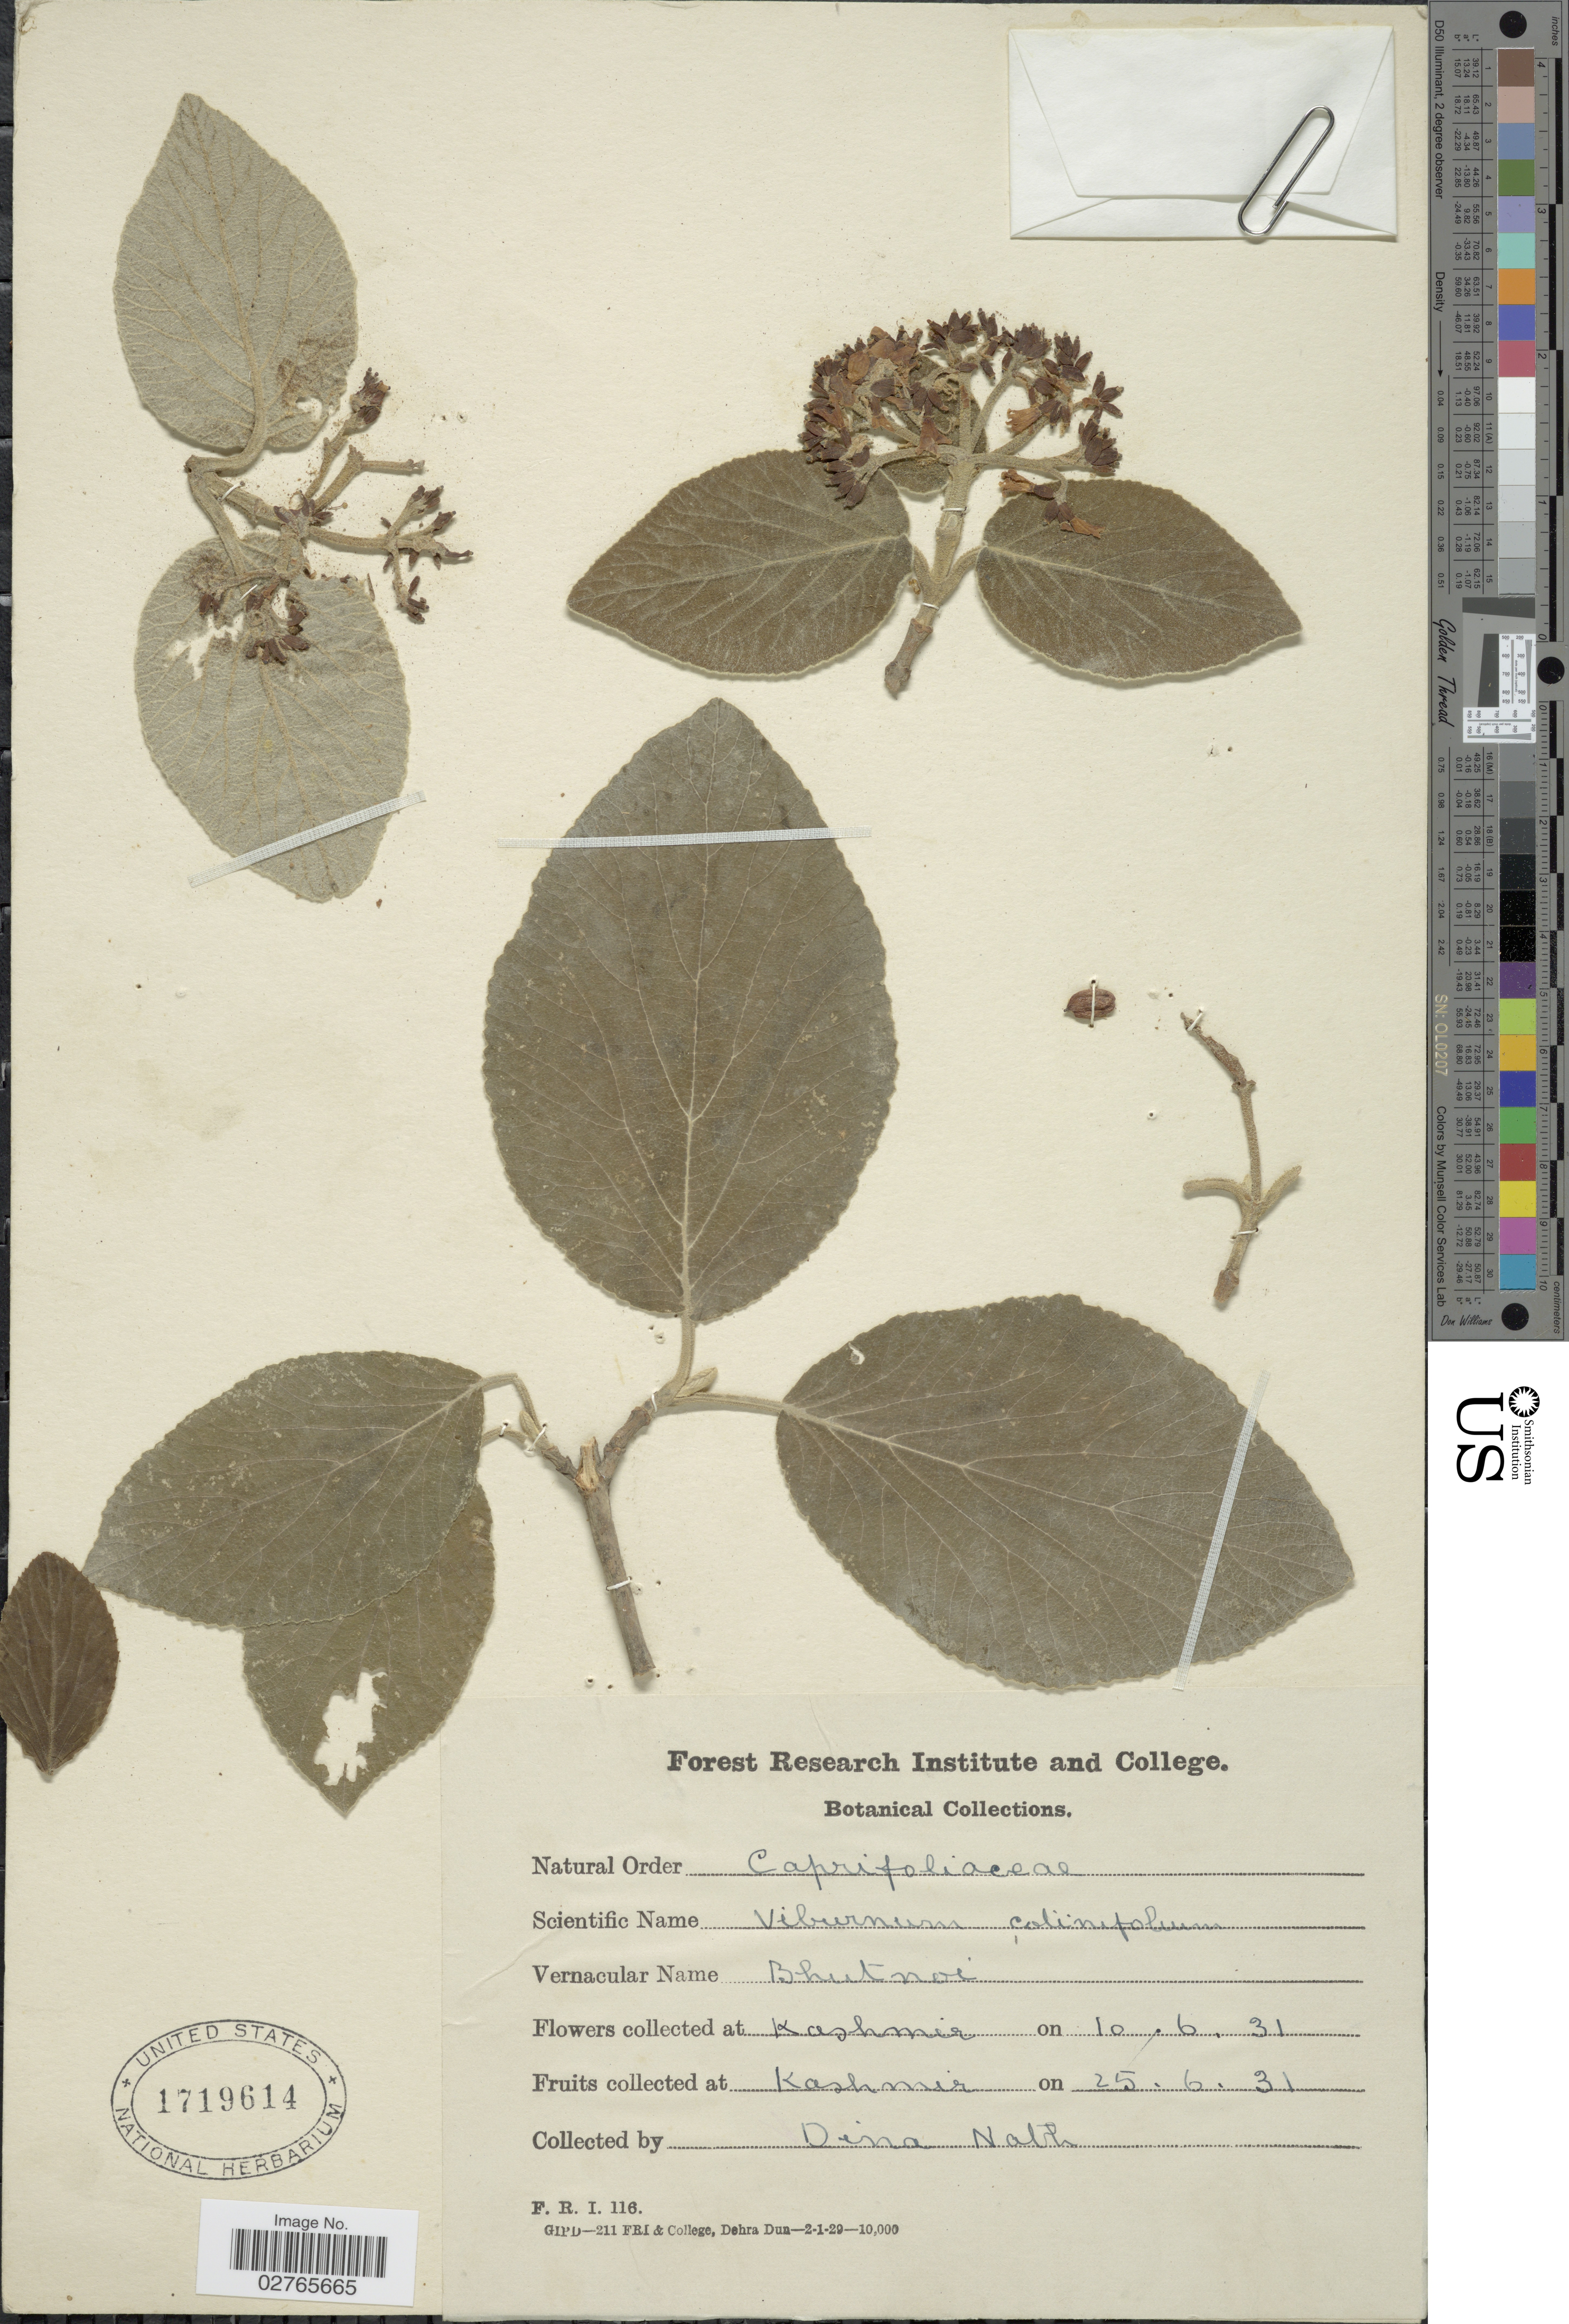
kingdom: Plantae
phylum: Tracheophyta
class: Magnoliopsida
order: Dipsacales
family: Viburnaceae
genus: Viburnum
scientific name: Viburnum cotinifolium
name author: D. Don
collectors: D. Nath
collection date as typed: Transcribed d/m/y: 10/6/31 to 25/6/31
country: India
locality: Kashmir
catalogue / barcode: US 1719614